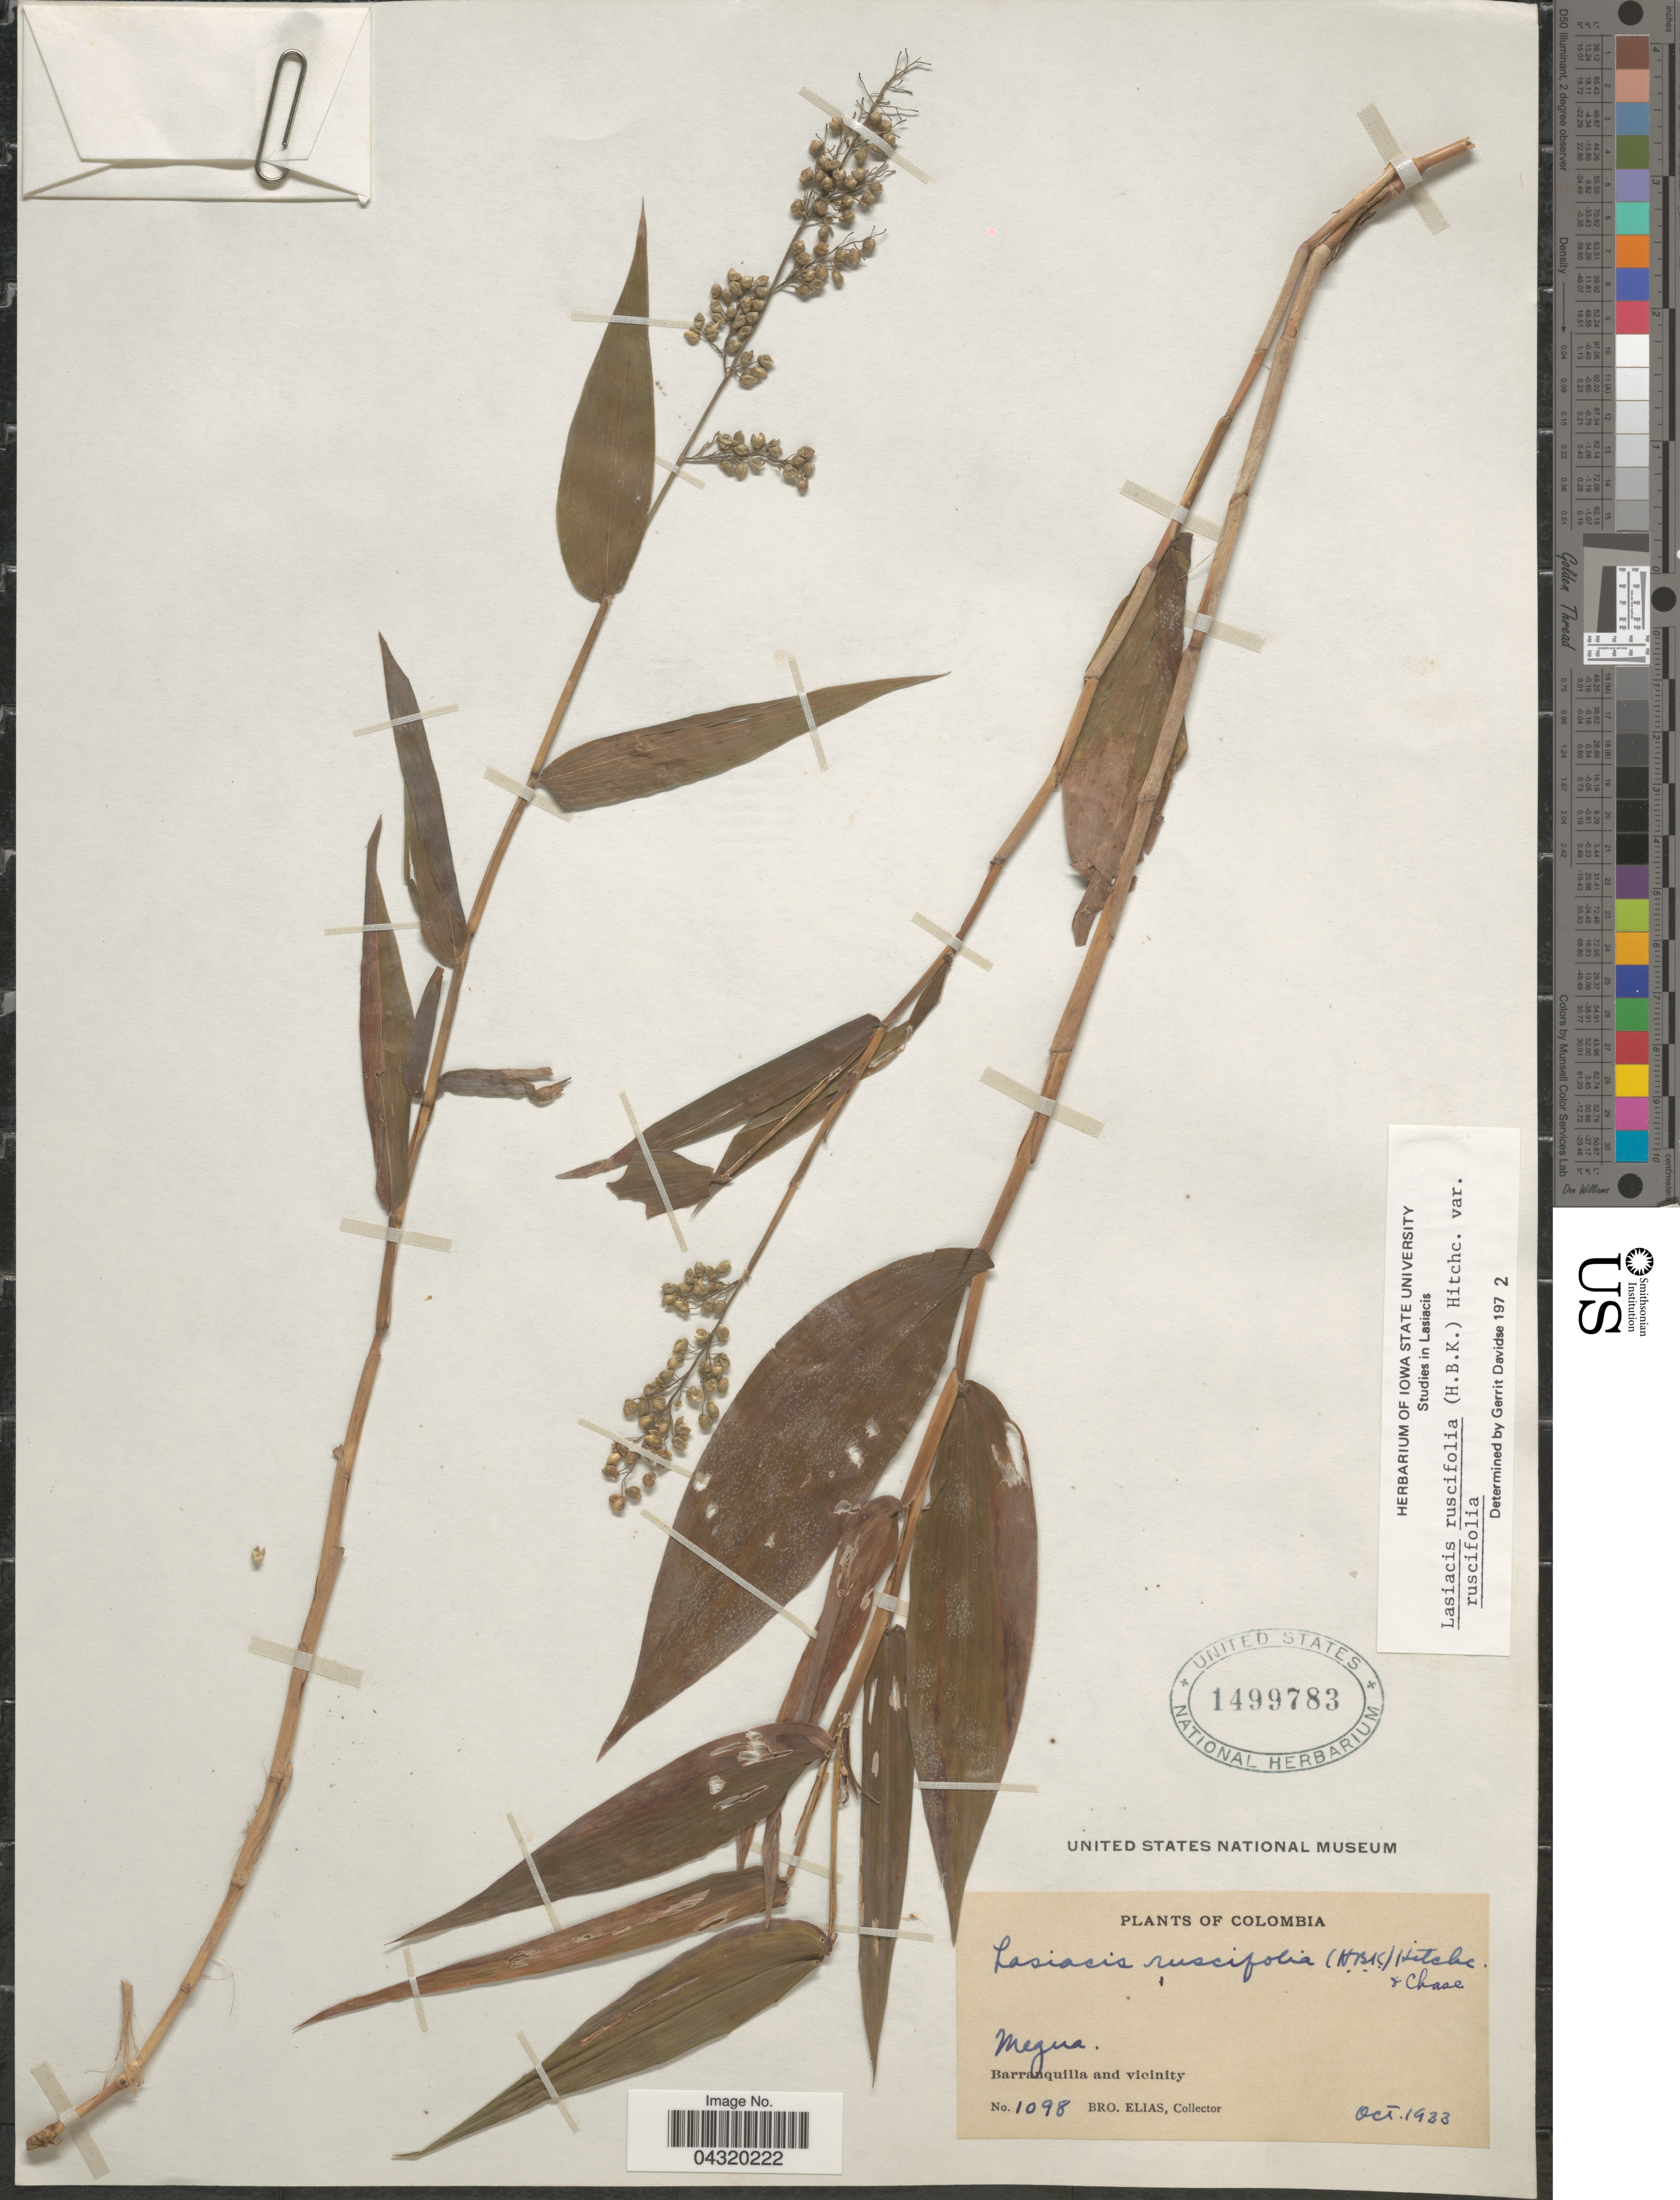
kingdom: Plantae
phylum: Tracheophyta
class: Liliopsida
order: Poales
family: Poaceae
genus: Lasiacis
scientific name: Lasiacis ruscifolia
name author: (Kunth) Hitchc.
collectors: Bro. Elias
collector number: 1098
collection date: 1933-10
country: Colombia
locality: Megua. Barranquilla and vicinity.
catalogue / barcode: US 1499783